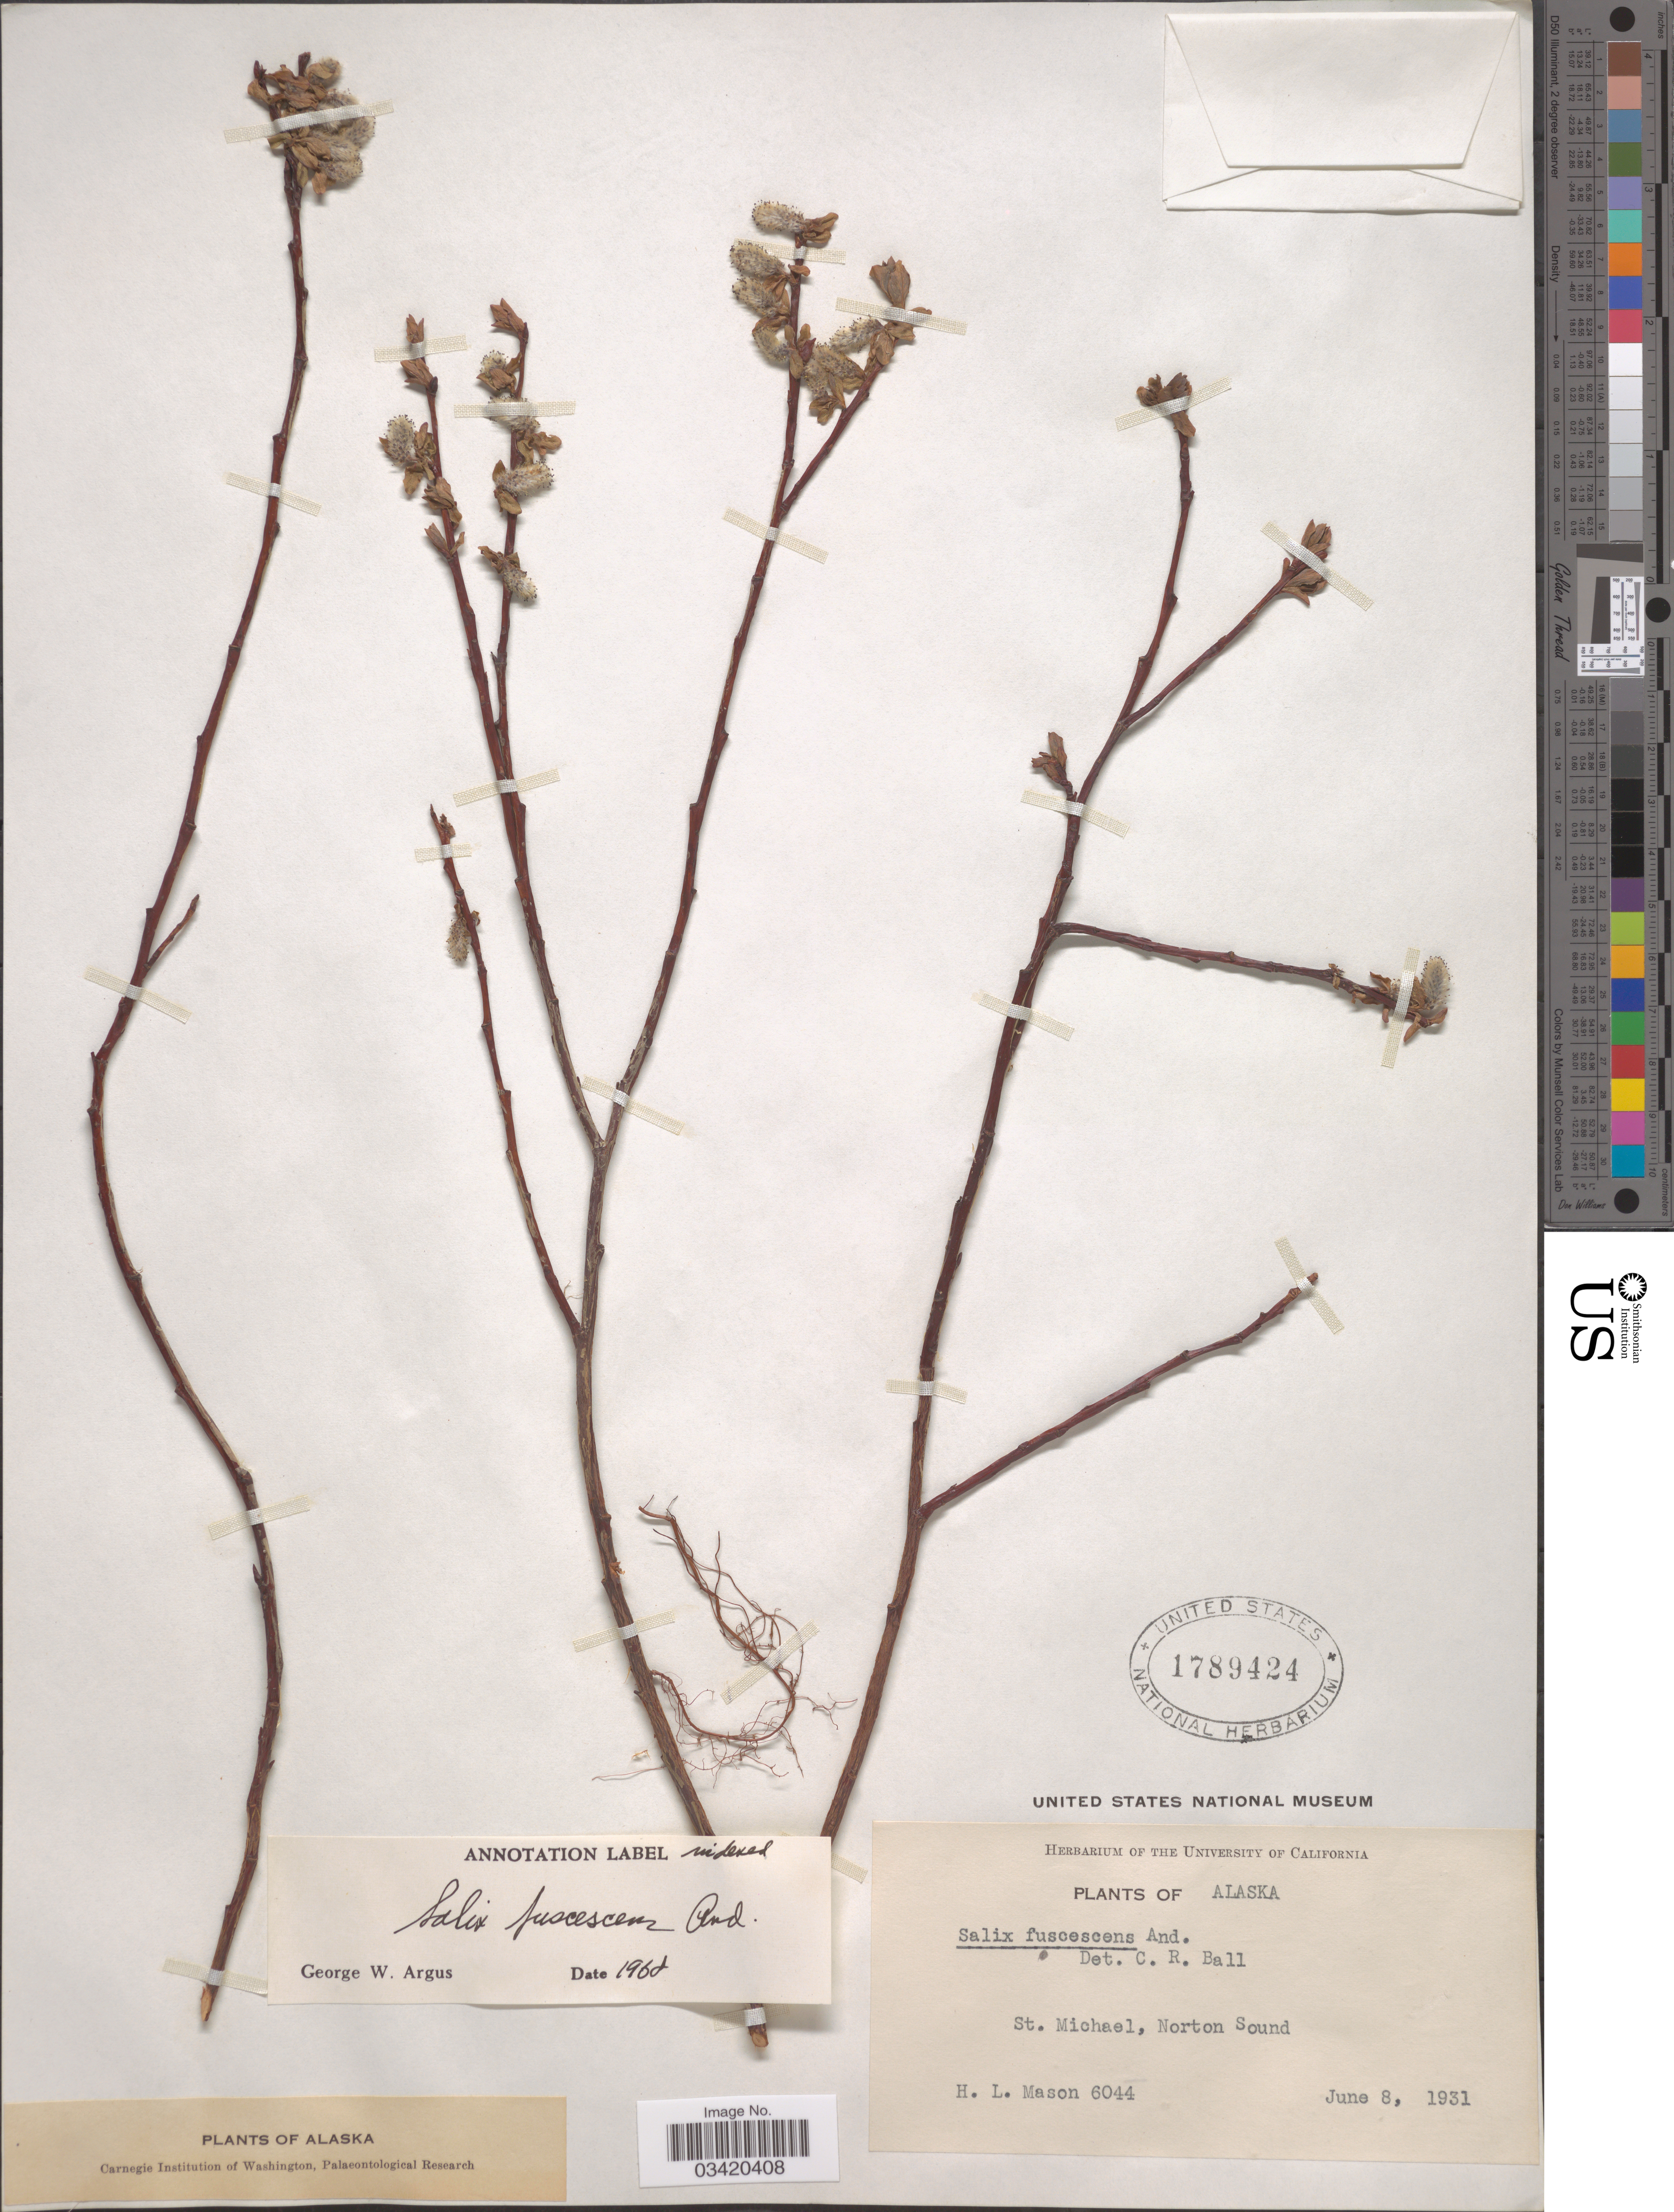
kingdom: Plantae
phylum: Tracheophyta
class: Magnoliopsida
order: Malpighiales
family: Salicaceae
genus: Salix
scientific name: Salix fuscescens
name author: Andersson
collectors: H. L. Mason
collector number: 6044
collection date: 1931-06-08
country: United States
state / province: Alaska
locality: St. Michael, Norton Sound.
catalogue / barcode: US 1789424